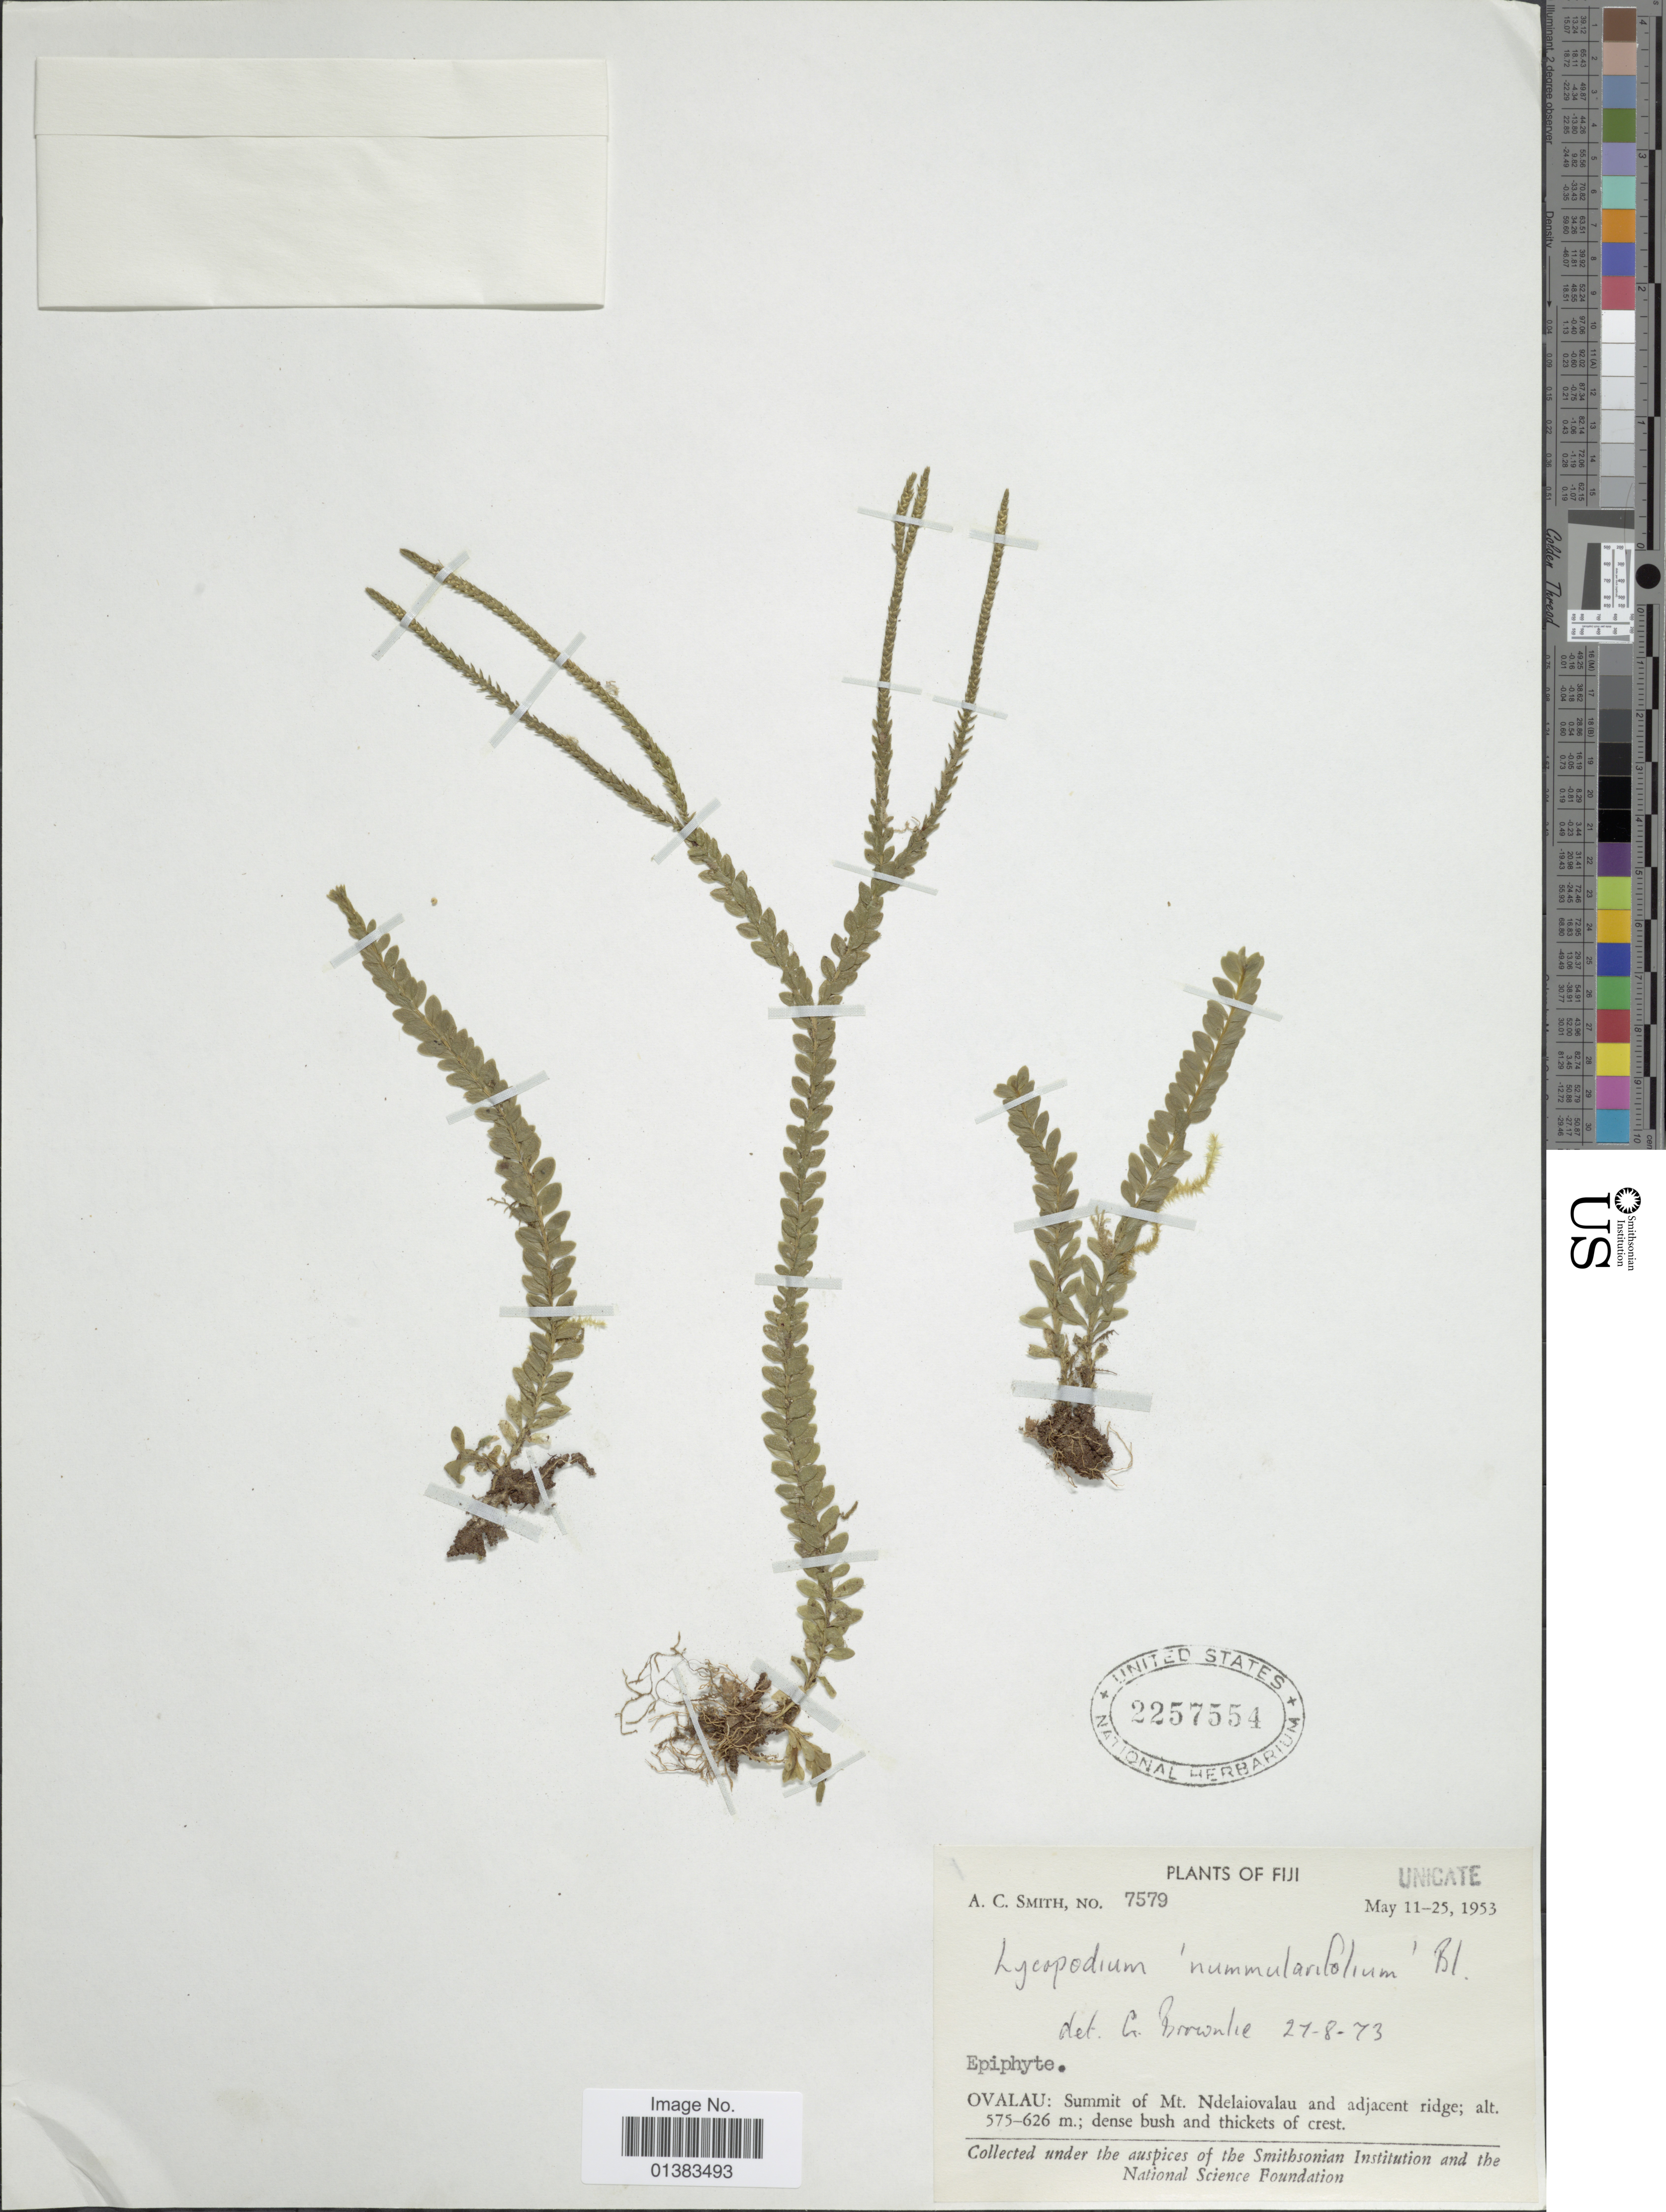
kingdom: Plantae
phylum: Tracheophyta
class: Lycopodiopsida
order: Lycopodiales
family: Lycopodiaceae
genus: Phlegmariurus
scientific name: Phlegmariurus delbrueckii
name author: (Herter) A. R. Field & Bostock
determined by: Field, A. R.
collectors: A. C. Smith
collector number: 7579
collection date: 1953-05-11/1953-05-25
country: Fiji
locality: Ovalau: Summit of Mt. Ndelaiovalau and adjacent ridge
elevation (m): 575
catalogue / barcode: US 2257554